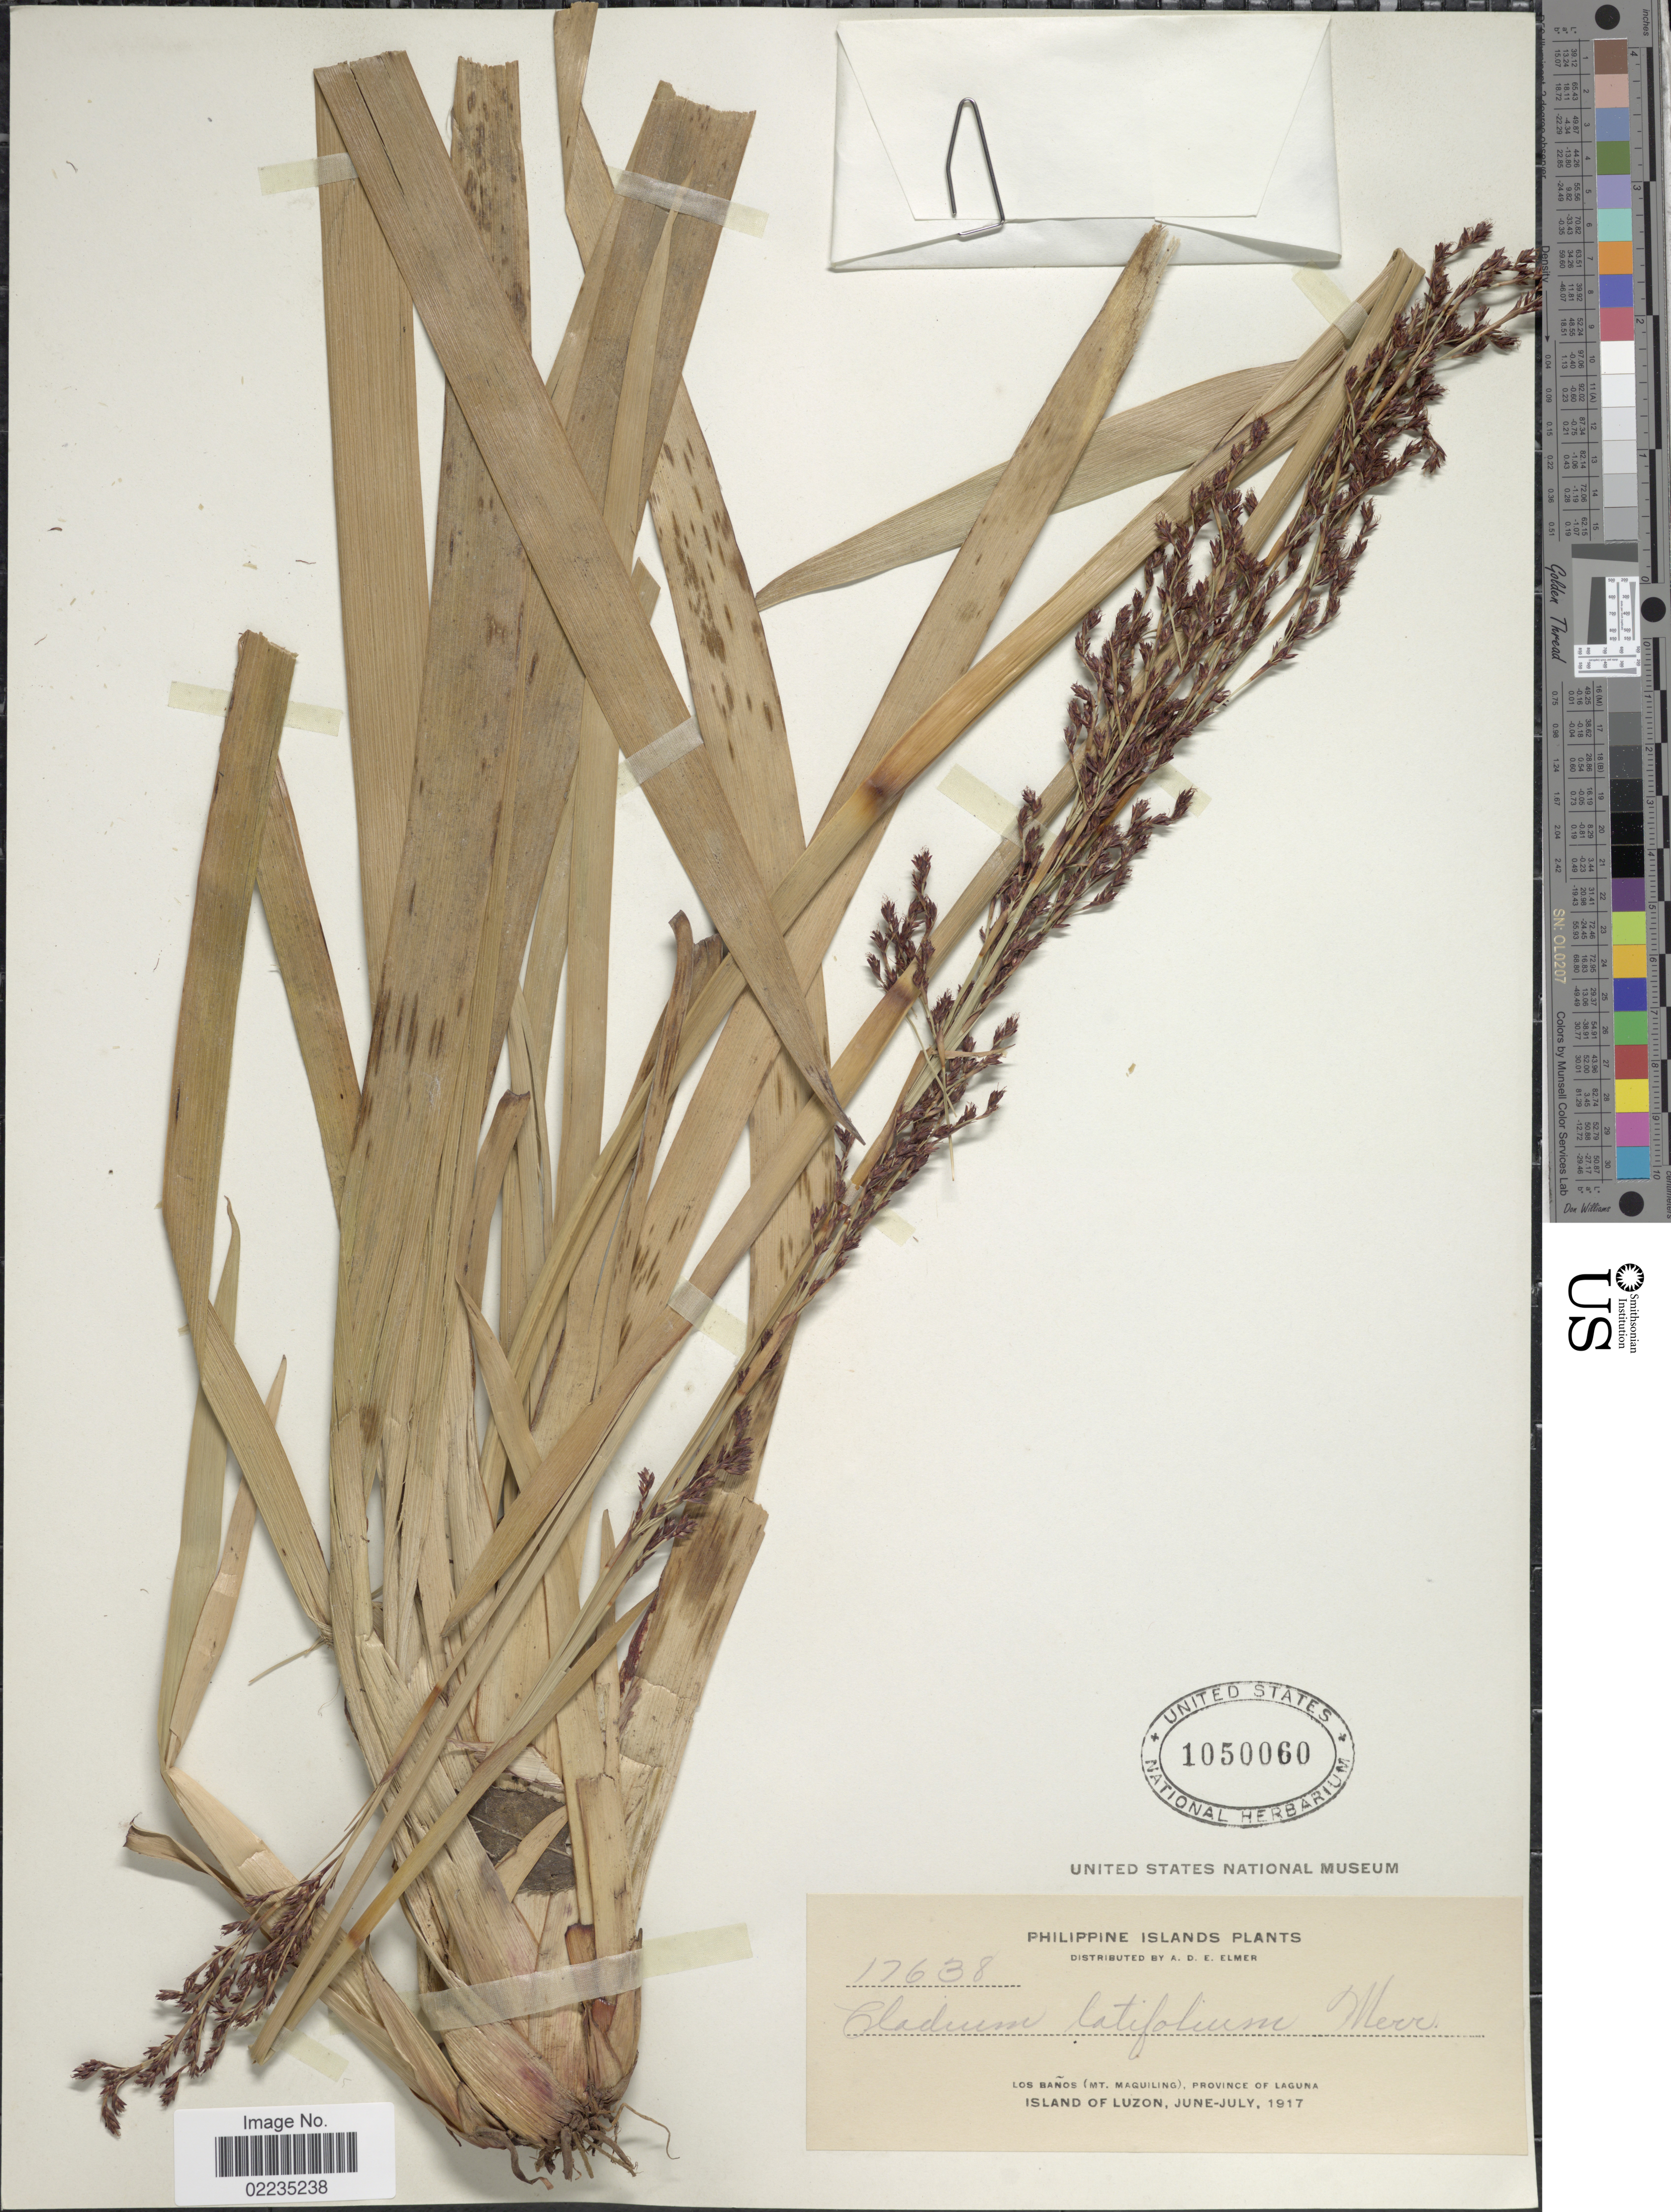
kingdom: Plantae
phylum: Tracheophyta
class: Liliopsida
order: Poales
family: Cyperaceae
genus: Machaerina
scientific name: Machaerina sinclairii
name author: (Hook. f.) T. Koyama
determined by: Goetghebeur, P.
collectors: A. D. E. Elmer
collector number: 17638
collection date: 1917-06/1917-07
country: Philippines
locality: Los Banos (Mt. Maquiling) Province of Laguna, Island of Luzon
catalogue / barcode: US 1050060